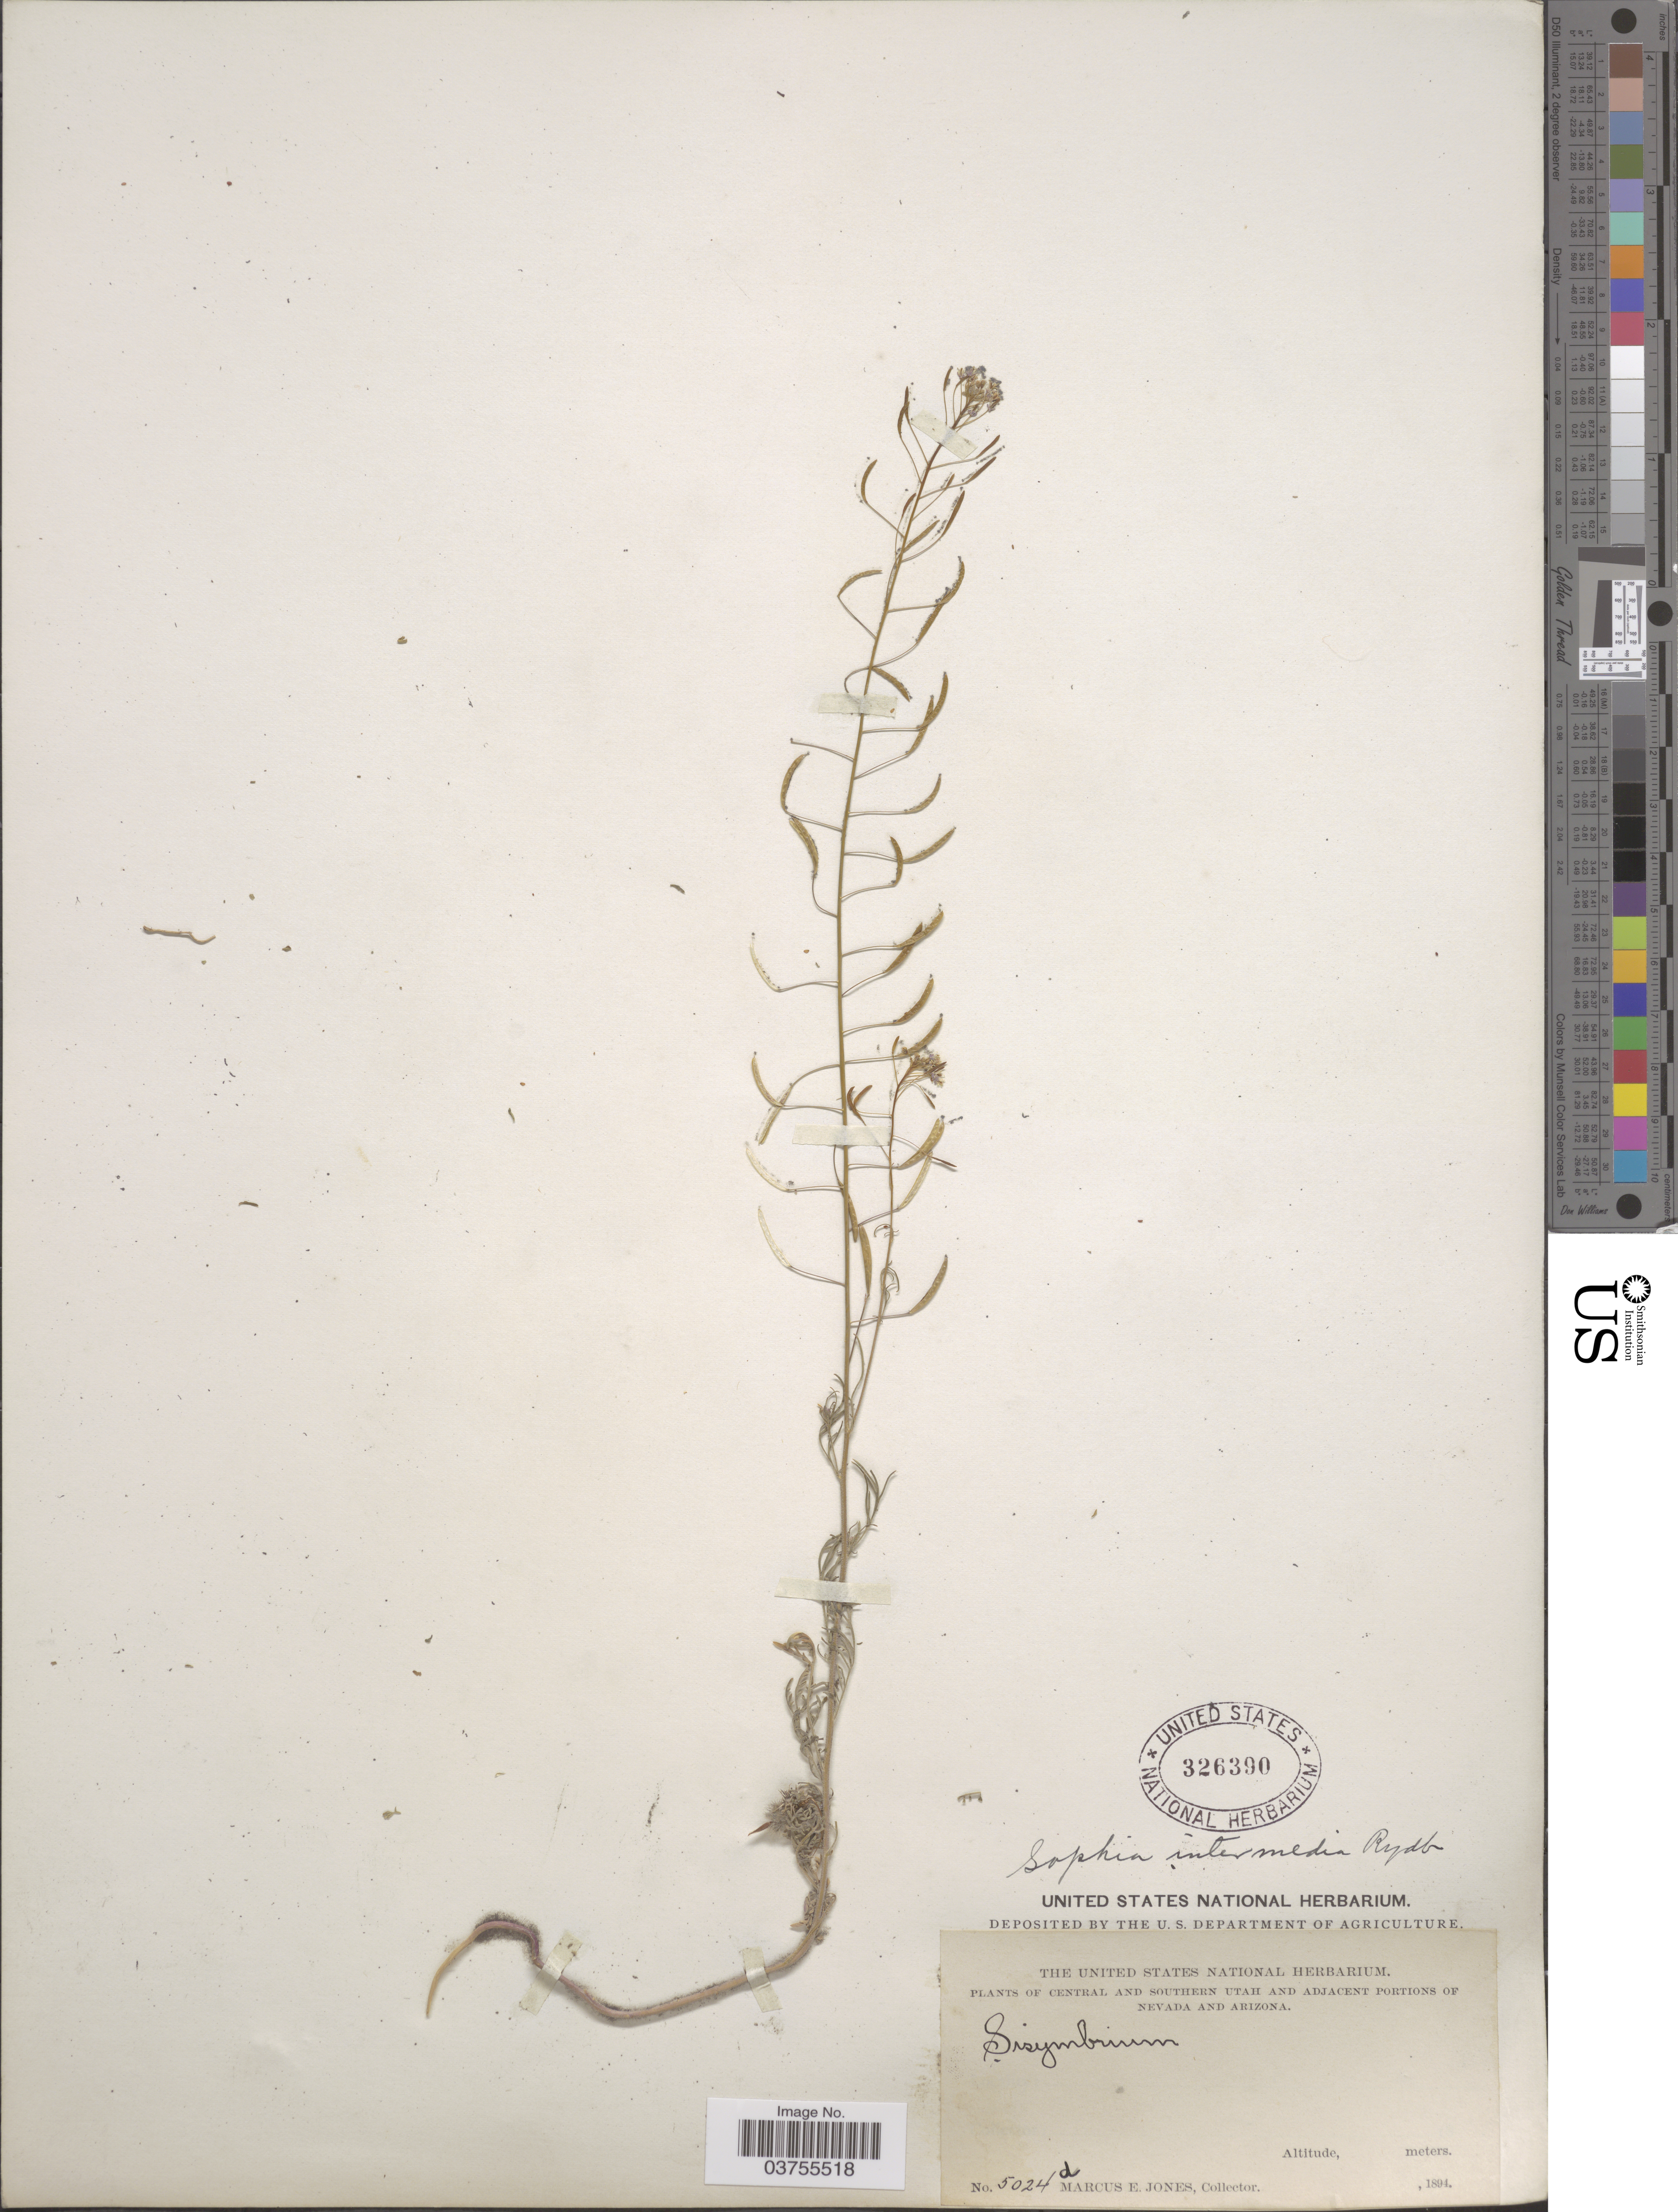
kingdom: Plantae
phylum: Tracheophyta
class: Magnoliopsida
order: Brassicales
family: Brassicaceae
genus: Descurainia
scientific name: Descurainia sp.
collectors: M. E. Jones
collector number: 5024d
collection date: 1894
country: United States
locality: Central and Southern Utah and adjacent portions of Nevada and Arizona.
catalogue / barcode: US 326390